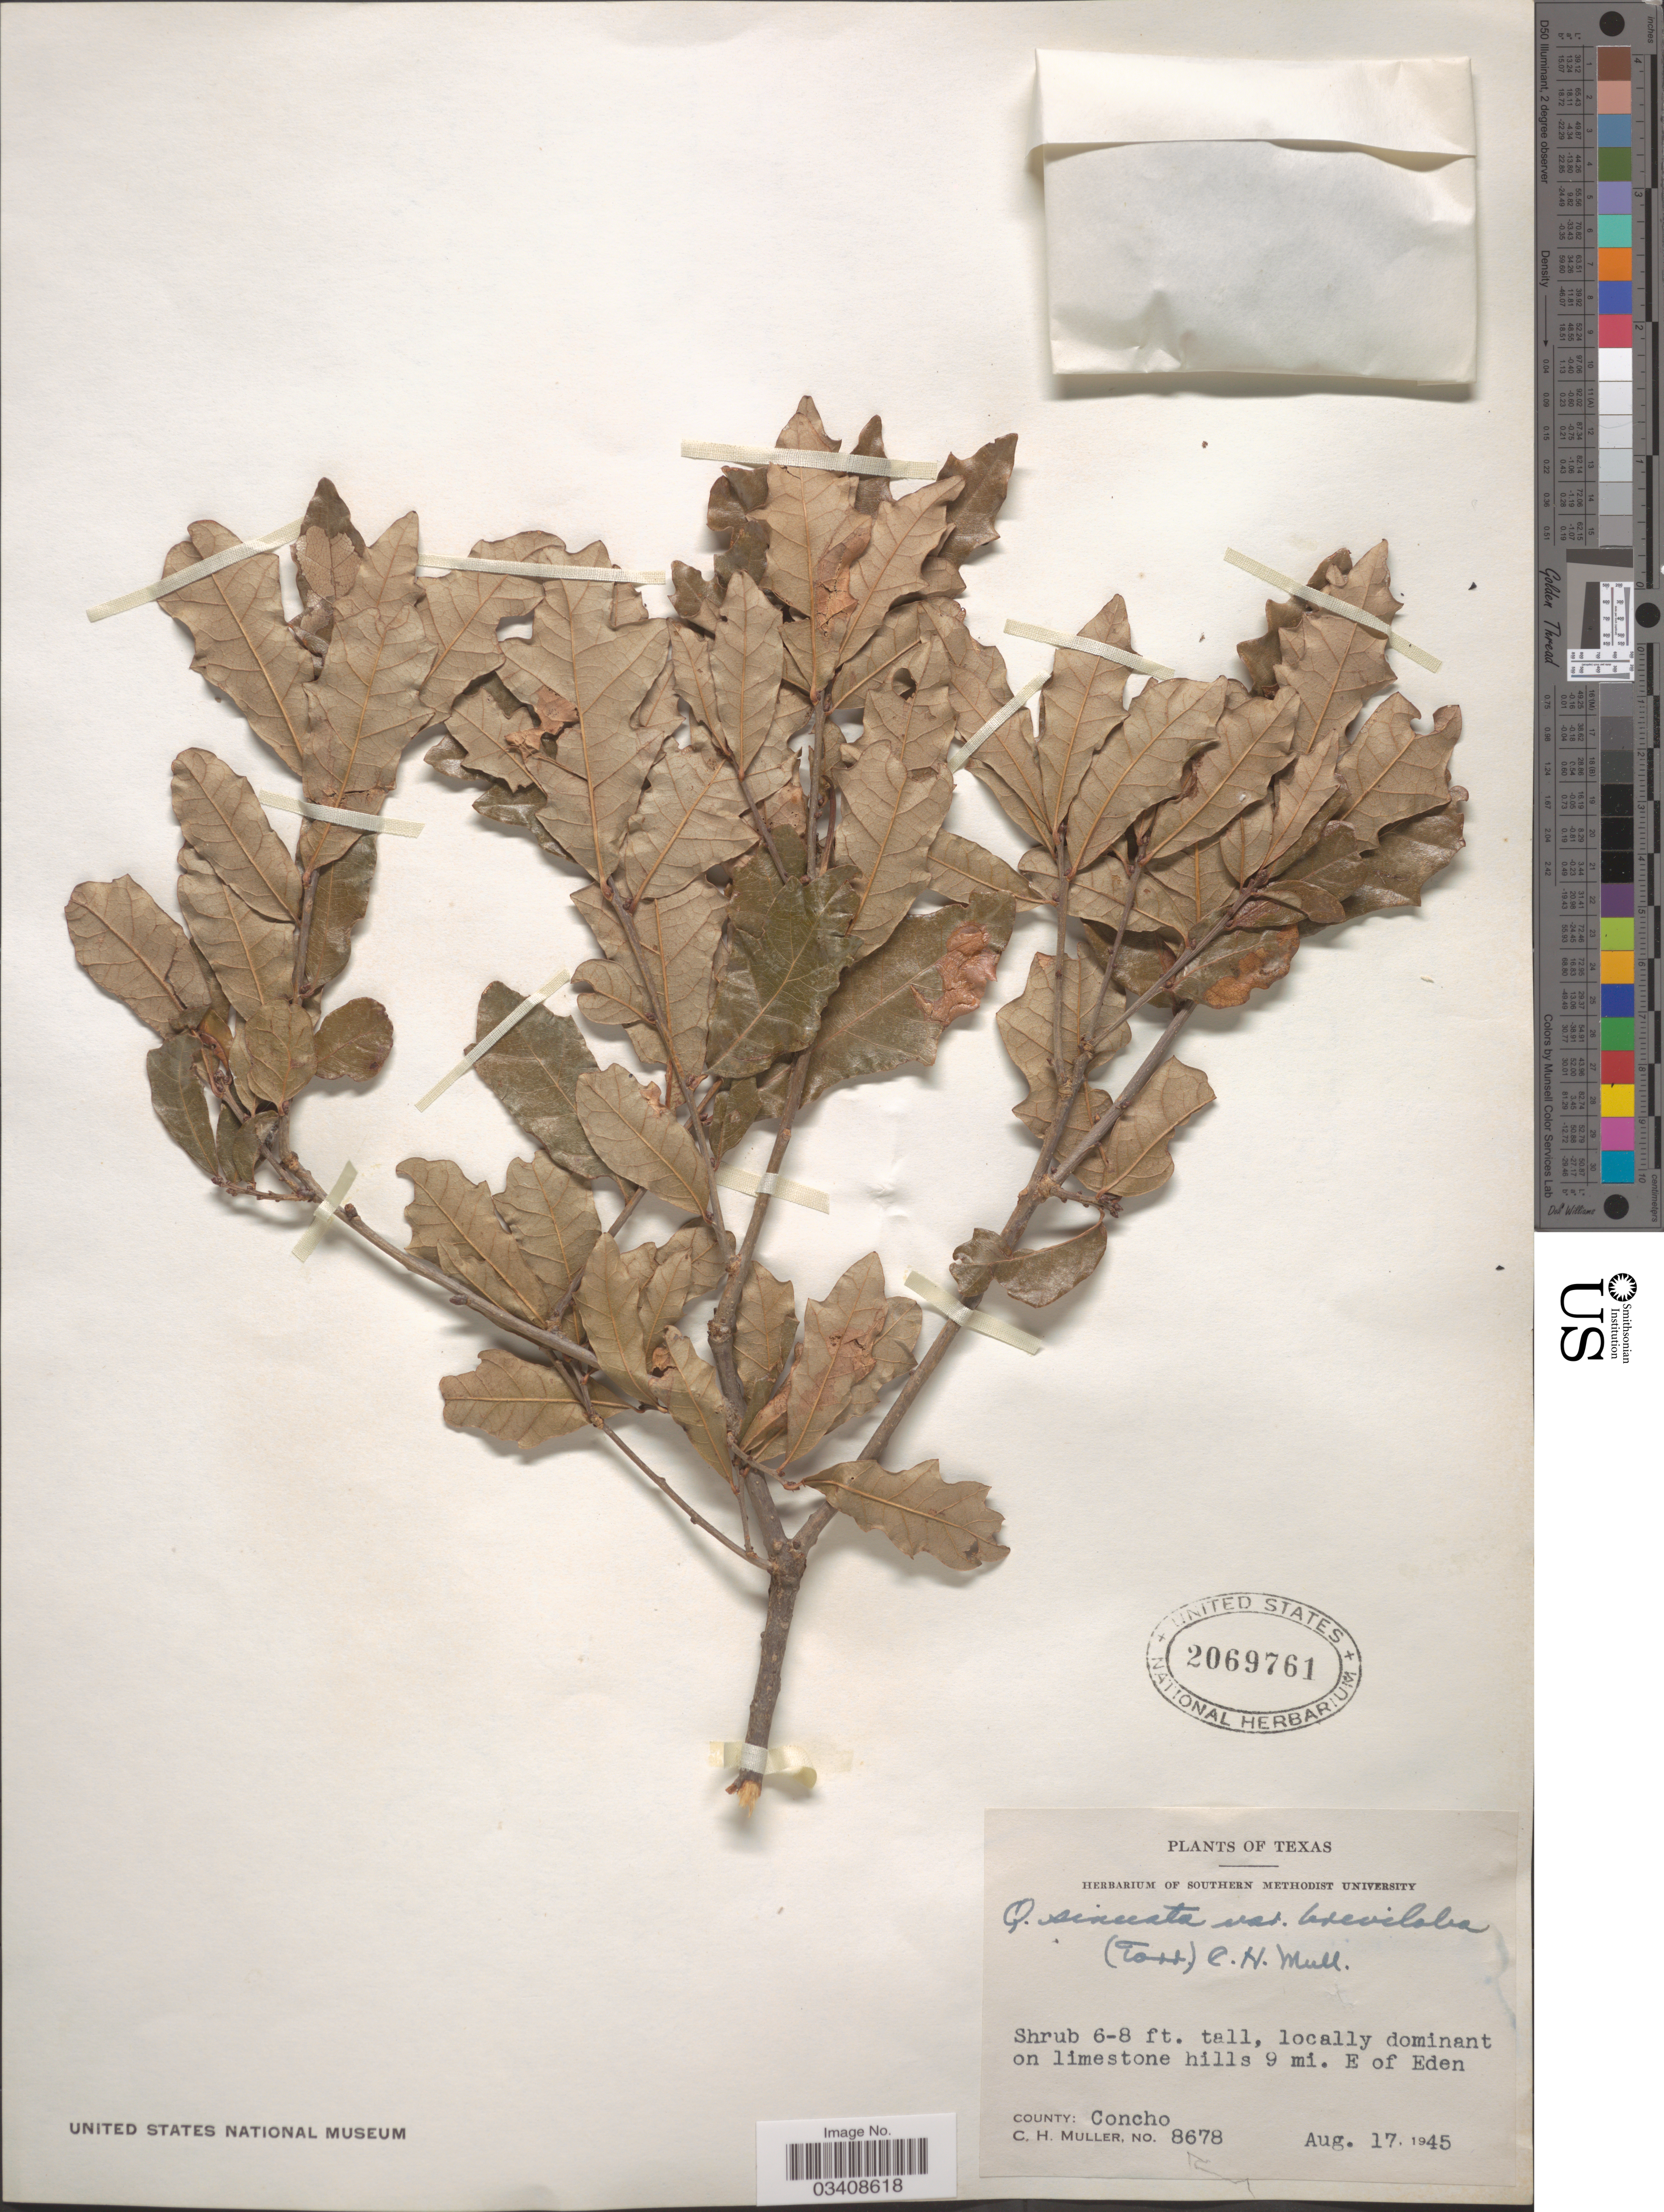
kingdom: Plantae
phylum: Tracheophyta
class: Magnoliopsida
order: Fagales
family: Fagaceae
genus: Quercus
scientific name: Quercus sinuata var. breviloba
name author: C.H. Mull.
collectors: C. H. Mueller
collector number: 8678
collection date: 1945-08-17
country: United States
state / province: Texas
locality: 9 mi. E of Eden. County: Concho.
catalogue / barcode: US 2069761